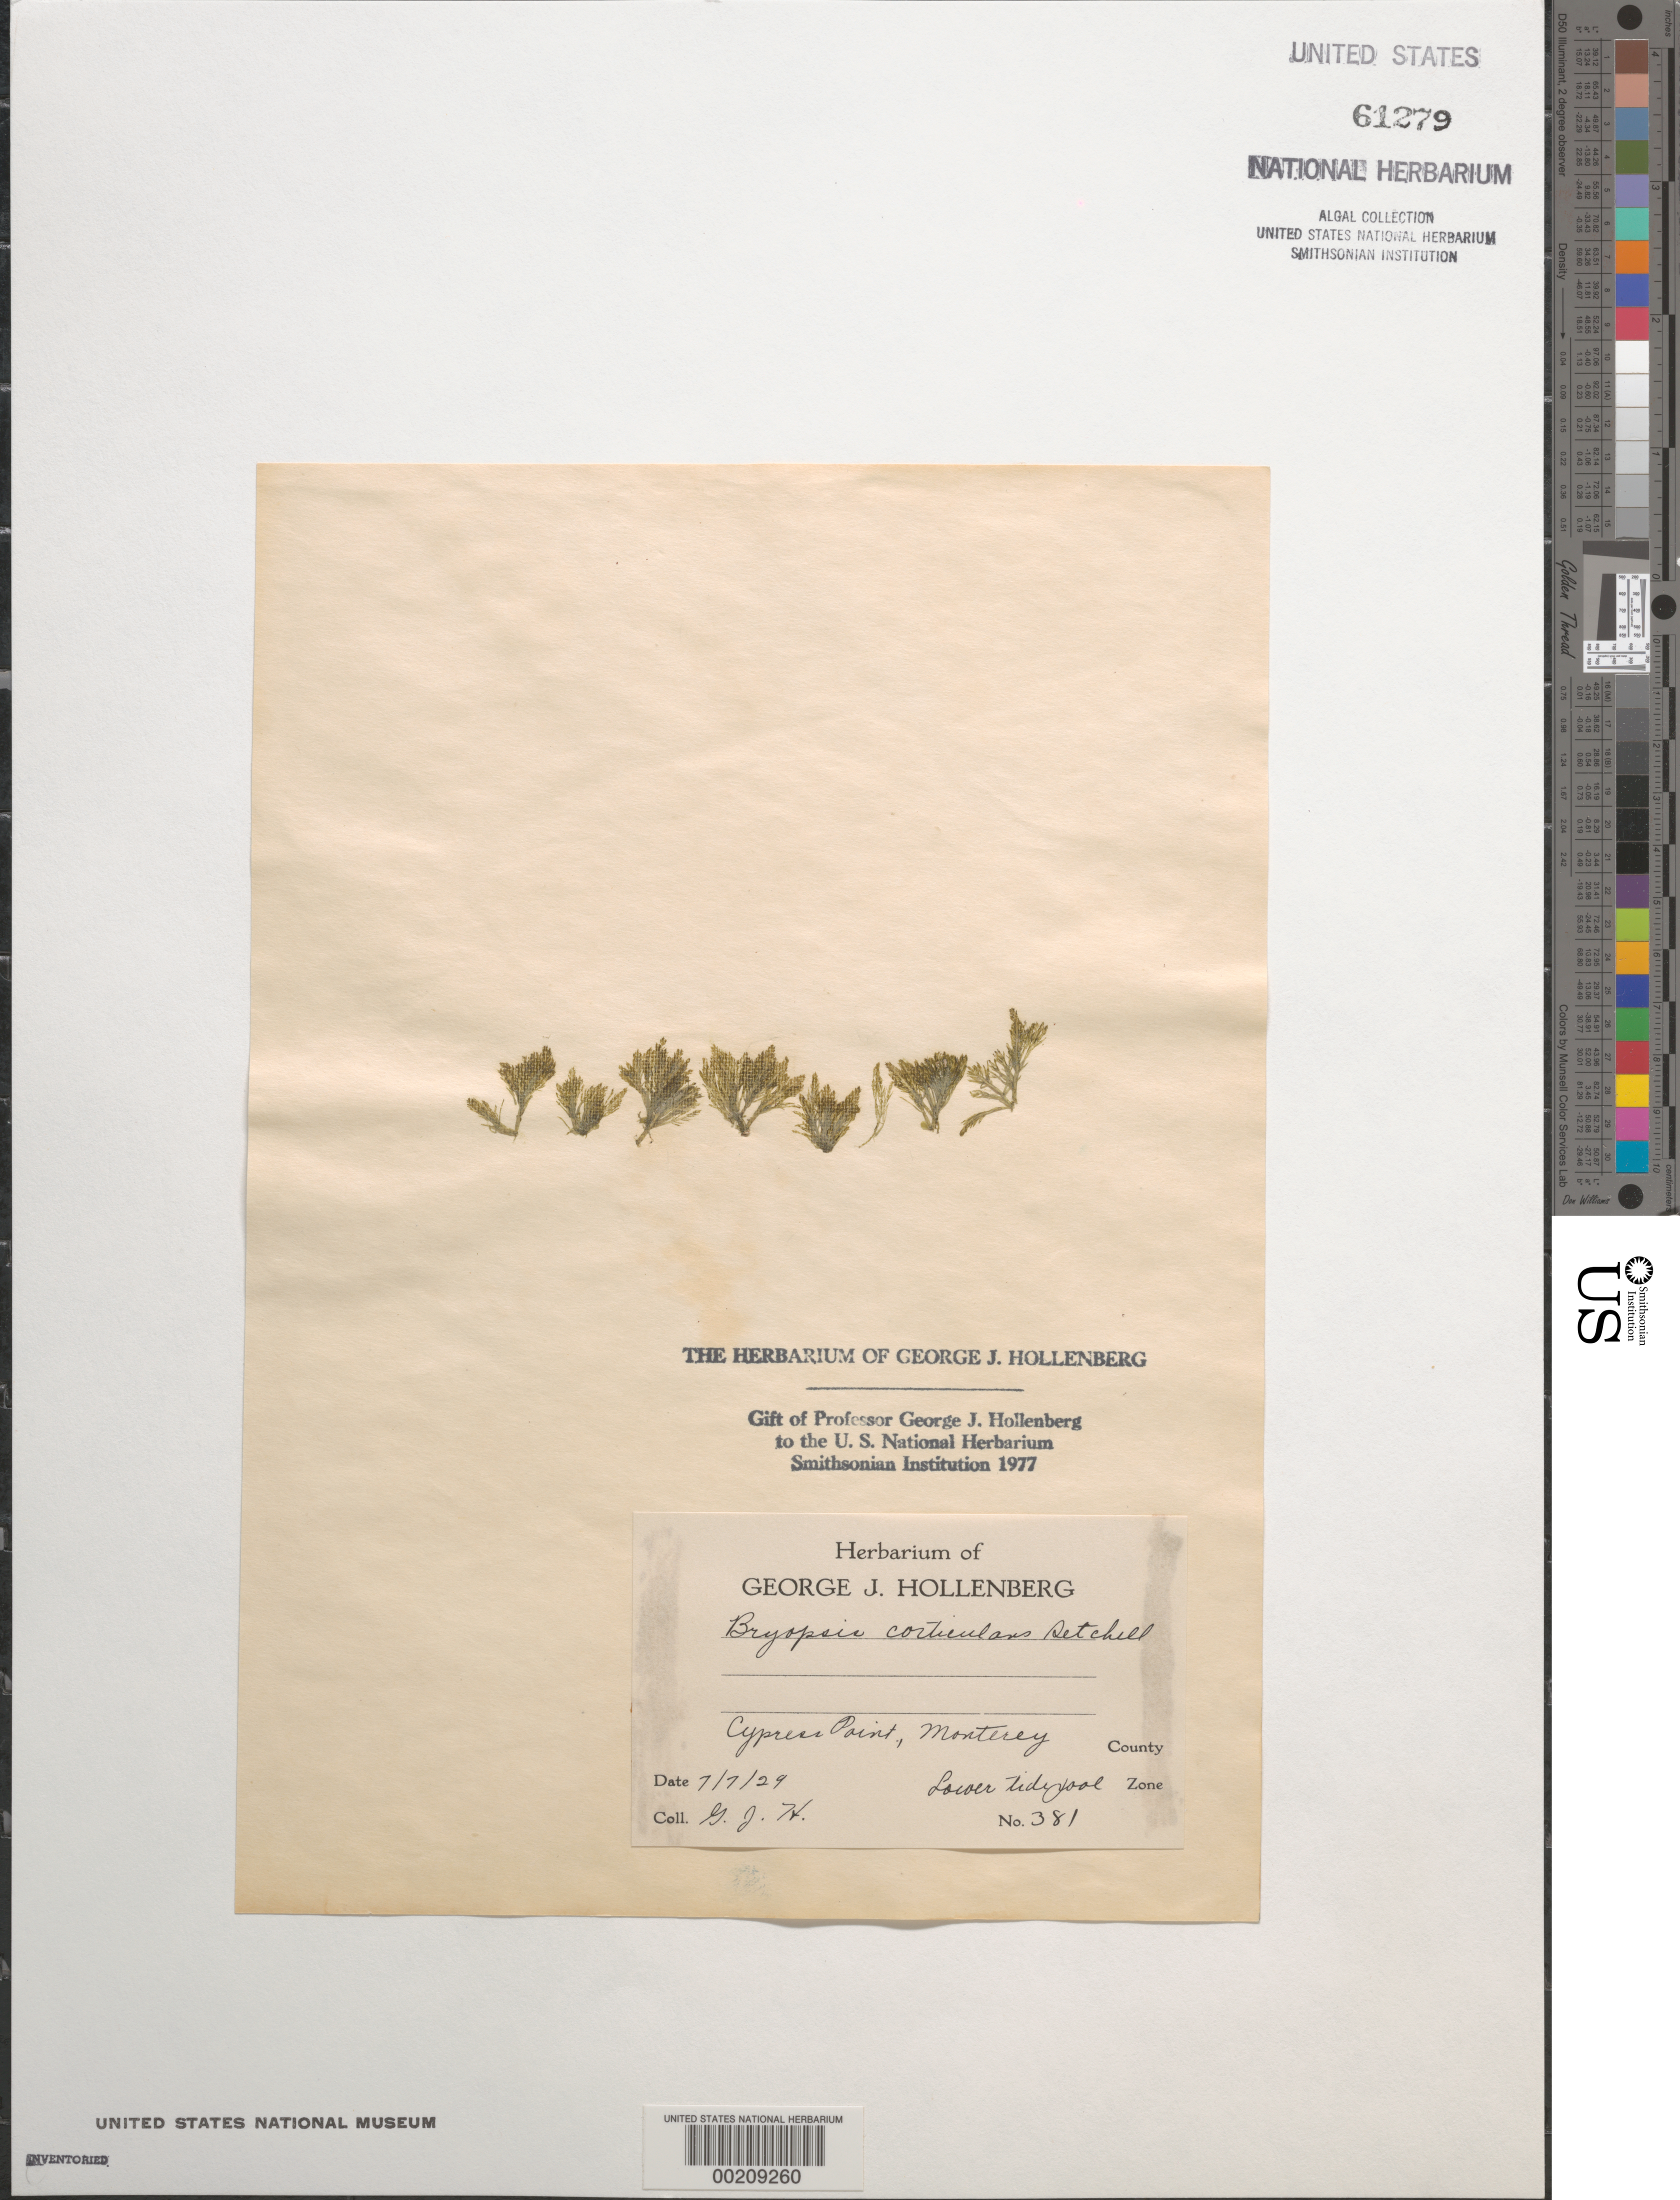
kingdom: Plantae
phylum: Chlorophyta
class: Ulvophyceae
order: Bryopsidales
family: Bryopsidaceae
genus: Bryopsis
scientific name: Bryopsis corticulans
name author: Setch. in Collins et al.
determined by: Hollenberg, George J.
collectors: G. Hollenberg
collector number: GJH 381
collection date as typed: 07 Jul 1929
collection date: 1929-07-07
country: United States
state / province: California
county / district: Monterey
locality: Cypress Point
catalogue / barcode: US 61279